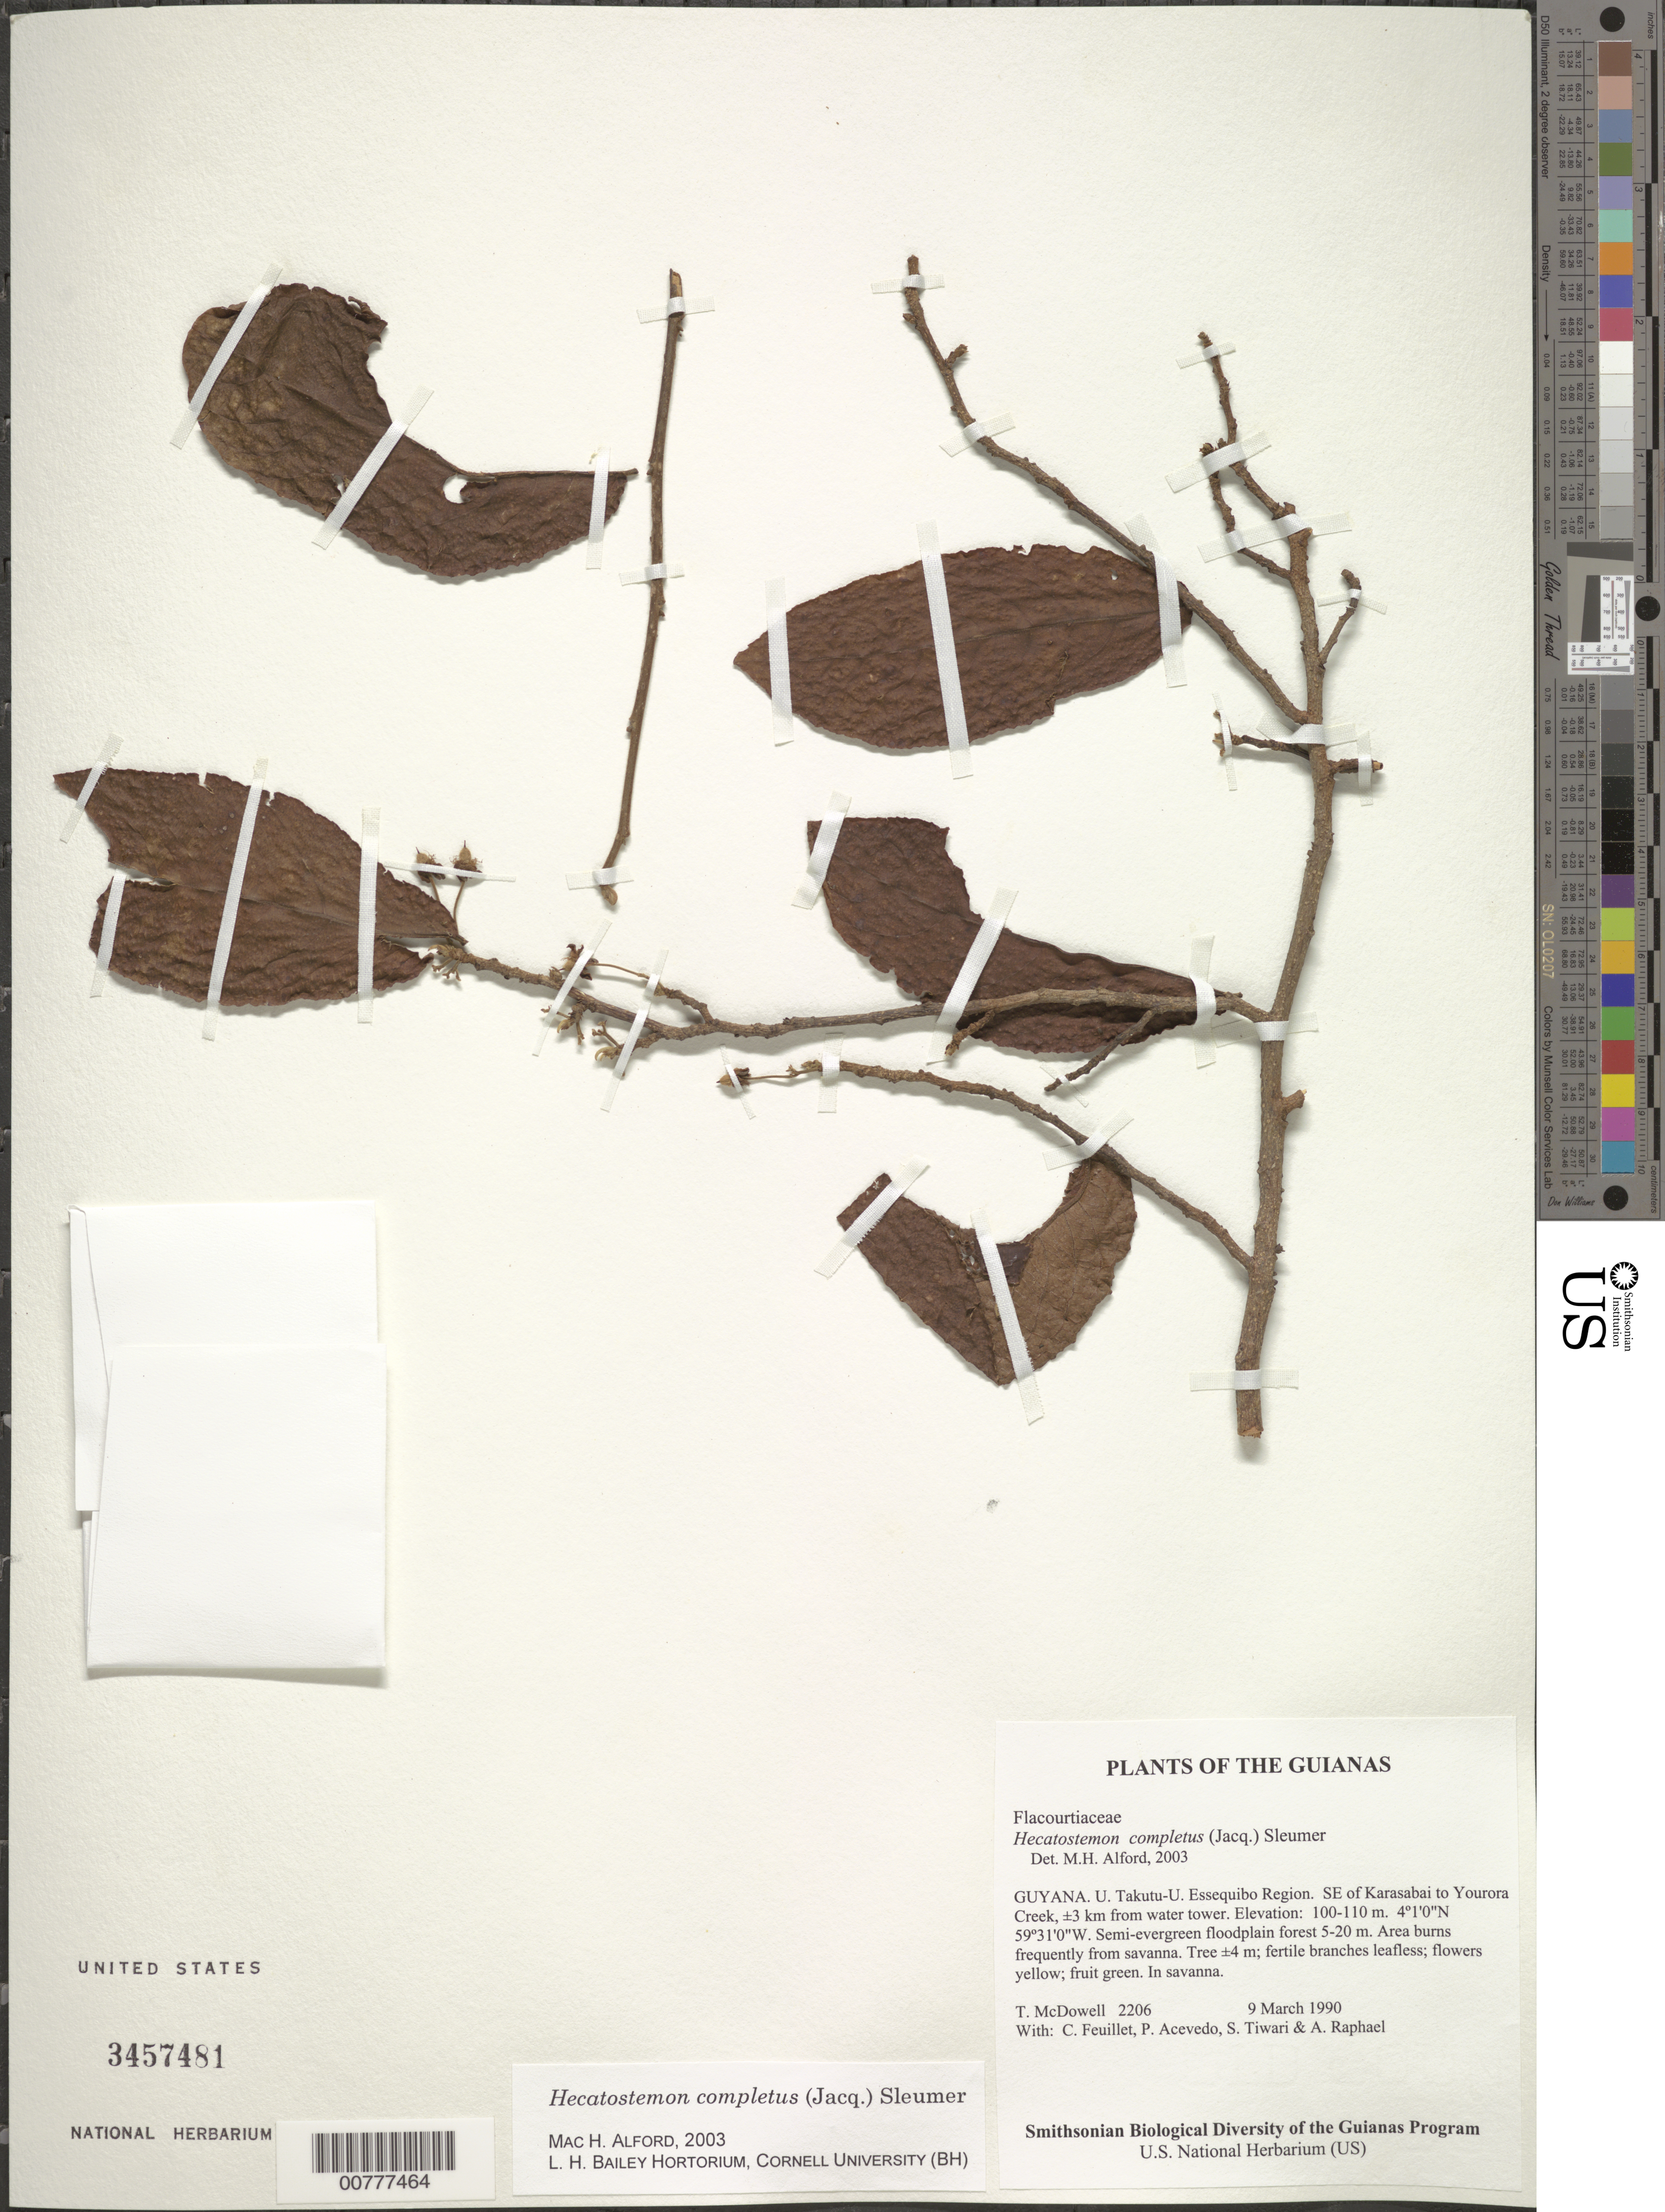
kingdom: Plantae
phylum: Tracheophyta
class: Magnoliopsida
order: Malpighiales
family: Salicaceae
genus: Casearia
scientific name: Casearia completa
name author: (Jacq.) T. Samar. & M.H. Alford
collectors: T. McDowell, C. Feuillet, P. Acevedo-Rodr., S. Tiwari & A. Raphael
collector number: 2206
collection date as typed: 9 March 1990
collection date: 1990-03-09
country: Guyana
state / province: U. Takutu-U. Essequibo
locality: SE of Karasabai to Yourora Creek, ±3 km from water tower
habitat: Semi-evergreen floodplain forest 5-20 m. Area burns frequently from savanna and nearby gardens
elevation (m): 100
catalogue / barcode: US 3457481